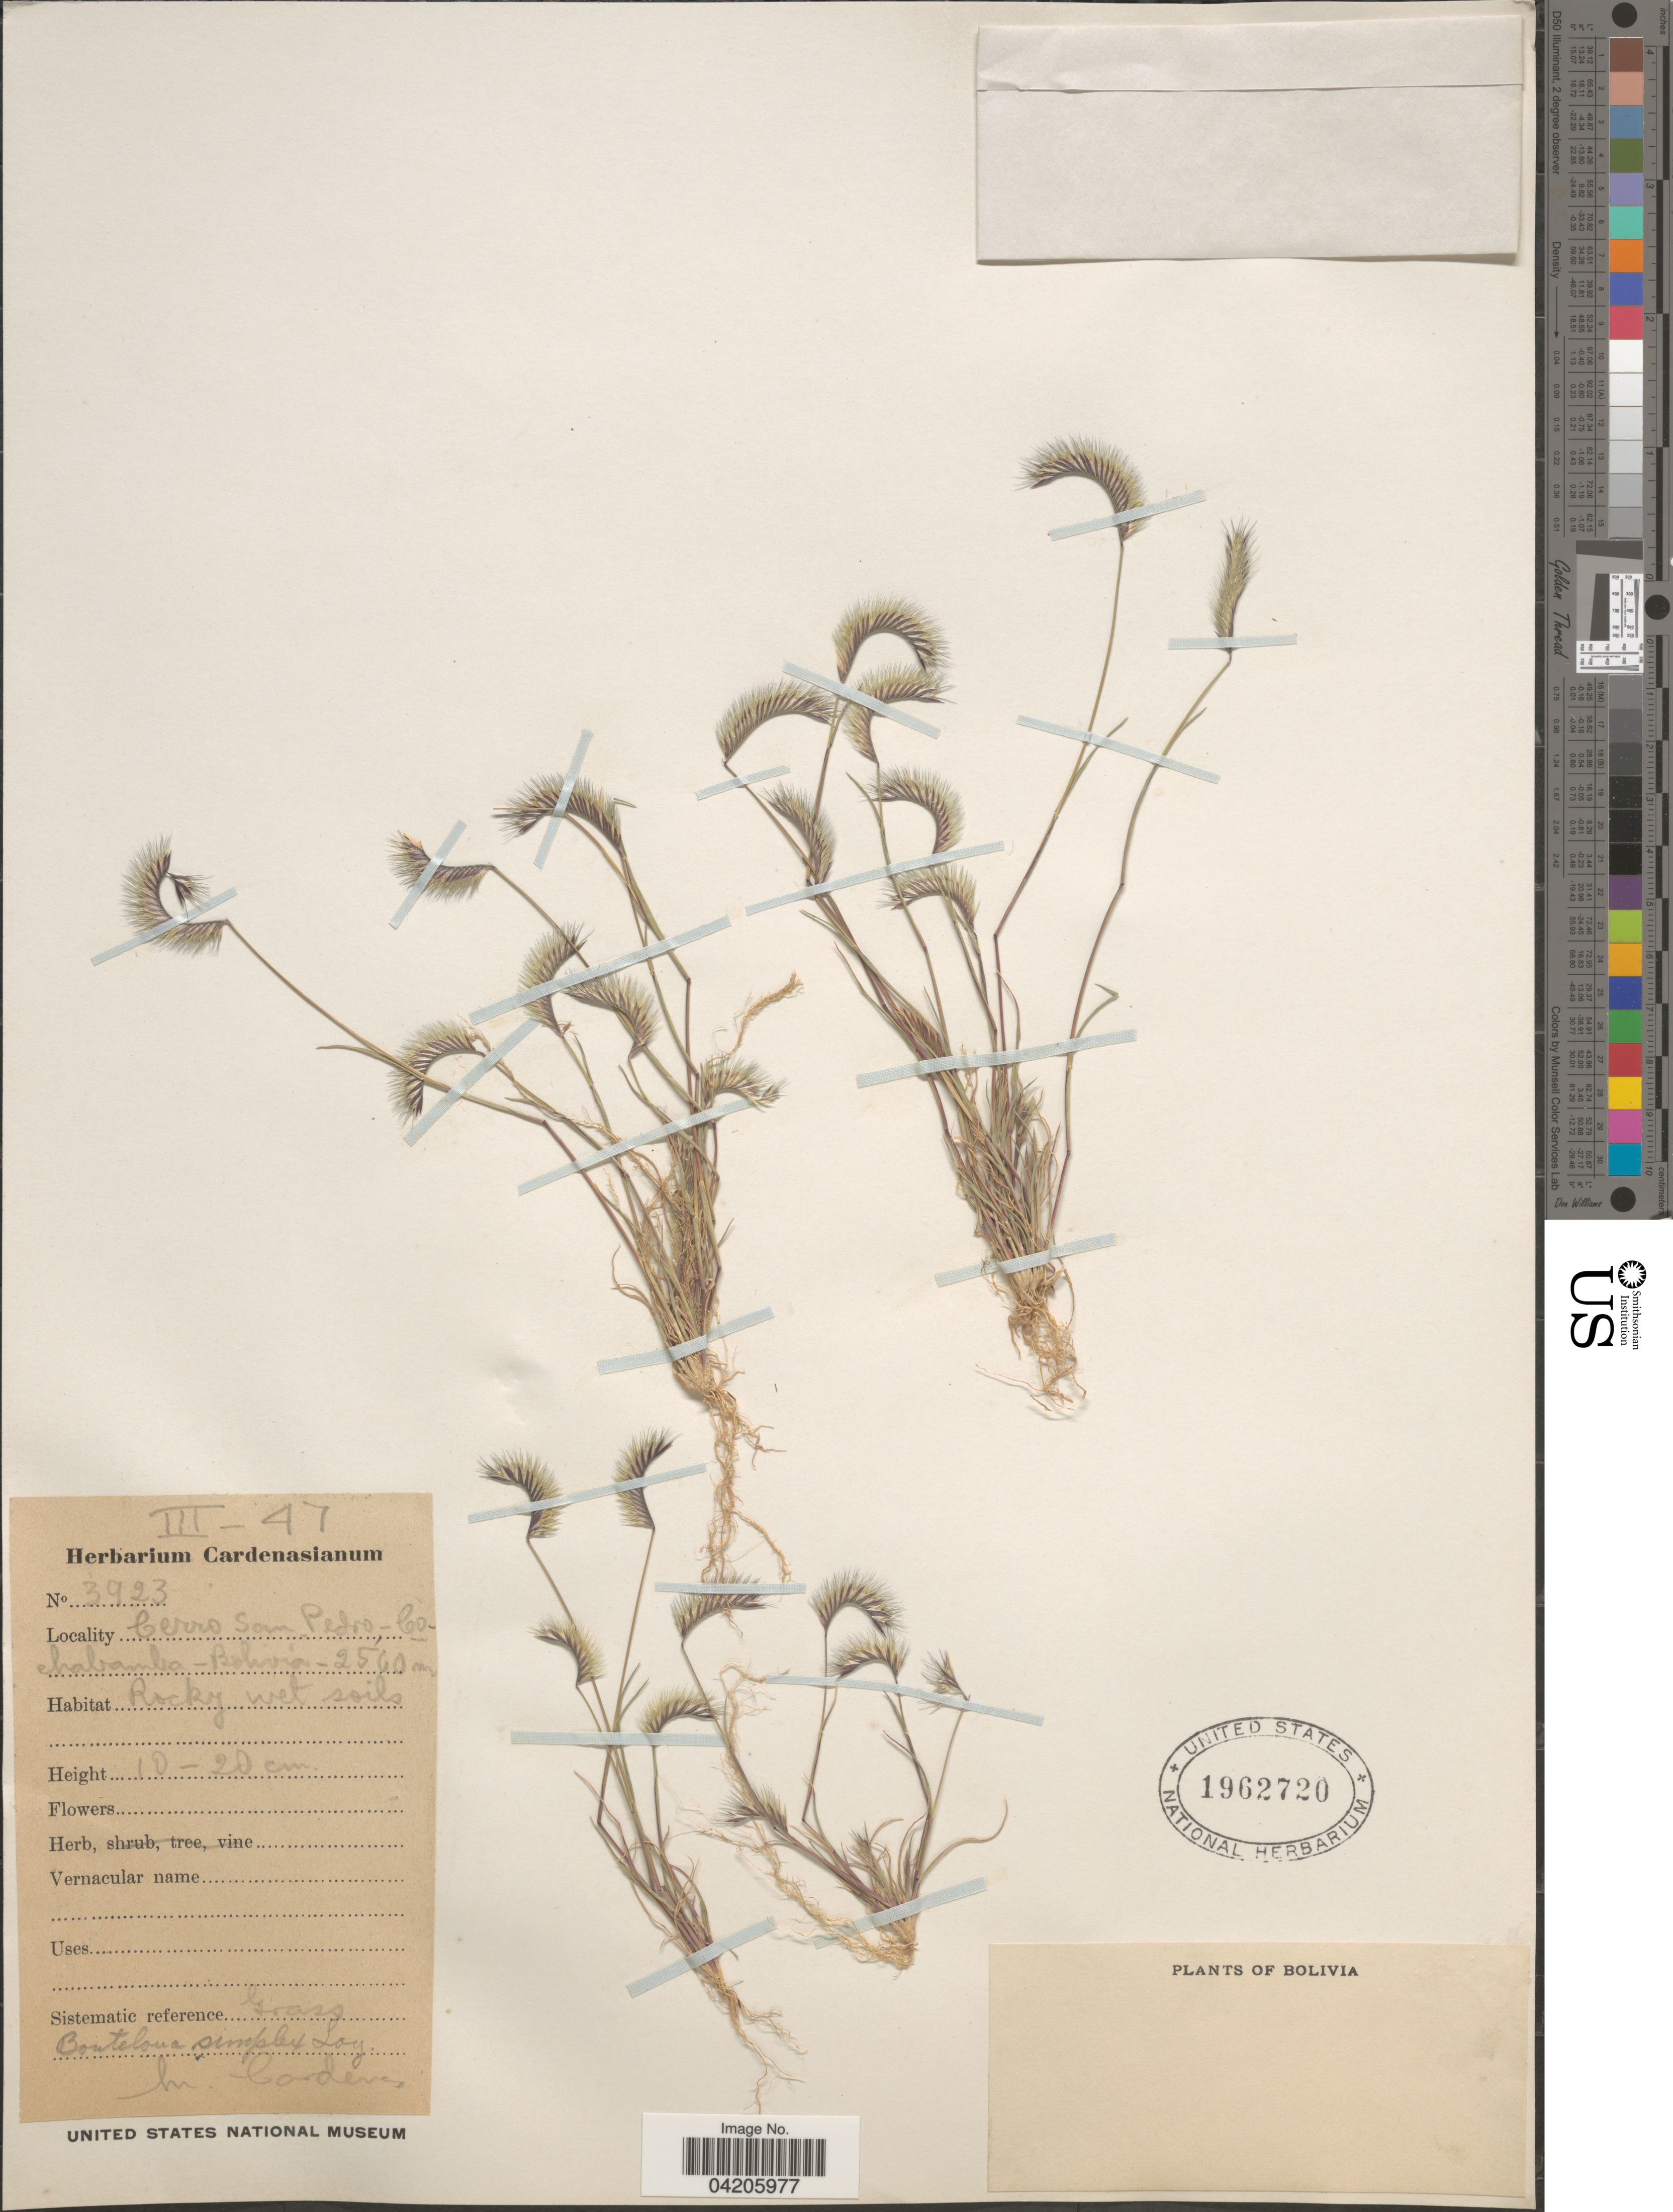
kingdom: Plantae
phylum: Tracheophyta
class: Liliopsida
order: Poales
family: Poaceae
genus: Bouteloua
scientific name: Bouteloua simplex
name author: Lag.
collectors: M. Cárdenas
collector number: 3923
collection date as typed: Transcribed d/m/y: /3/47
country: Bolivia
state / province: Cochabamba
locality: Cerro San Pedro.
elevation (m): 2560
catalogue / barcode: US 1962720